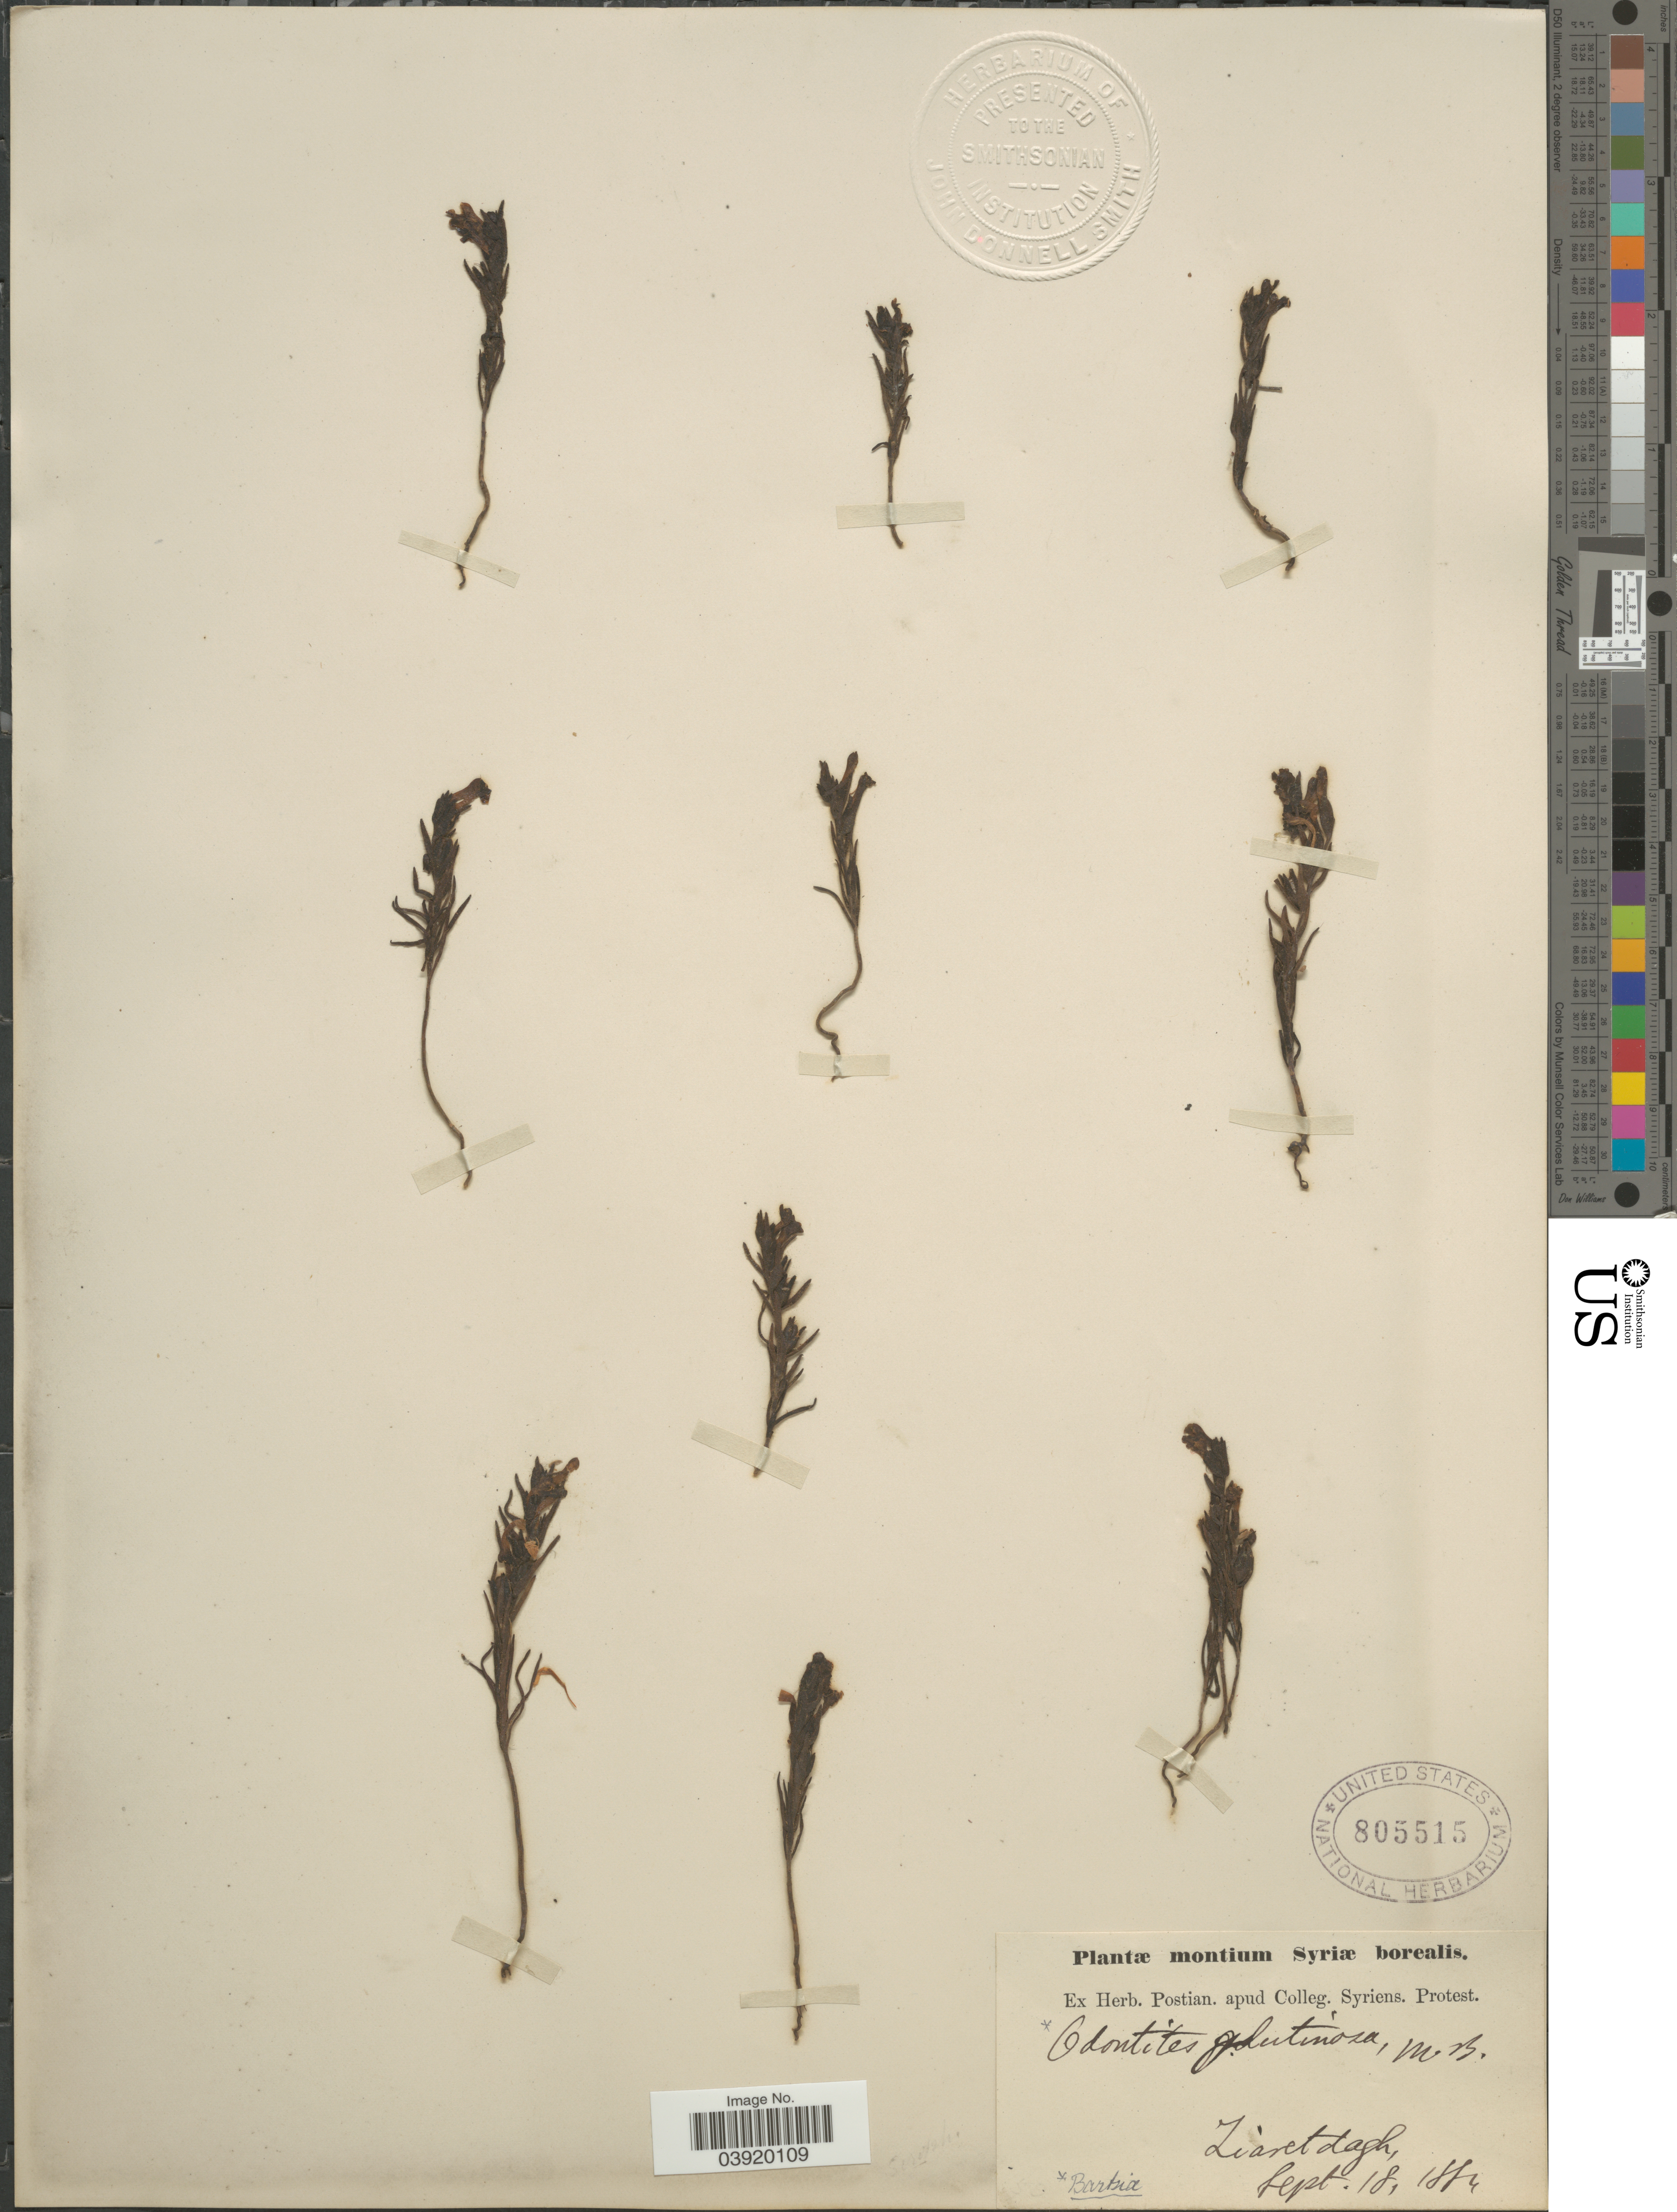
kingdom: Plantae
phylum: Tracheophyta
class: Magnoliopsida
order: Lamiales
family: Orobanchaceae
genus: Macrosyringion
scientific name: Macrosyringion glutinosum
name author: (M. Bieb.) Rothm.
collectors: ex herb. Postian. apud Colleg. Syriens. Protest. USE "Fannie P. A. Shepard" (10308853) AS PRIMARY COLLECTOR INSTEAD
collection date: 1884-09-18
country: Syria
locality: Montium Syriæ borealis. Ziaretdagh.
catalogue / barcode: US 805515